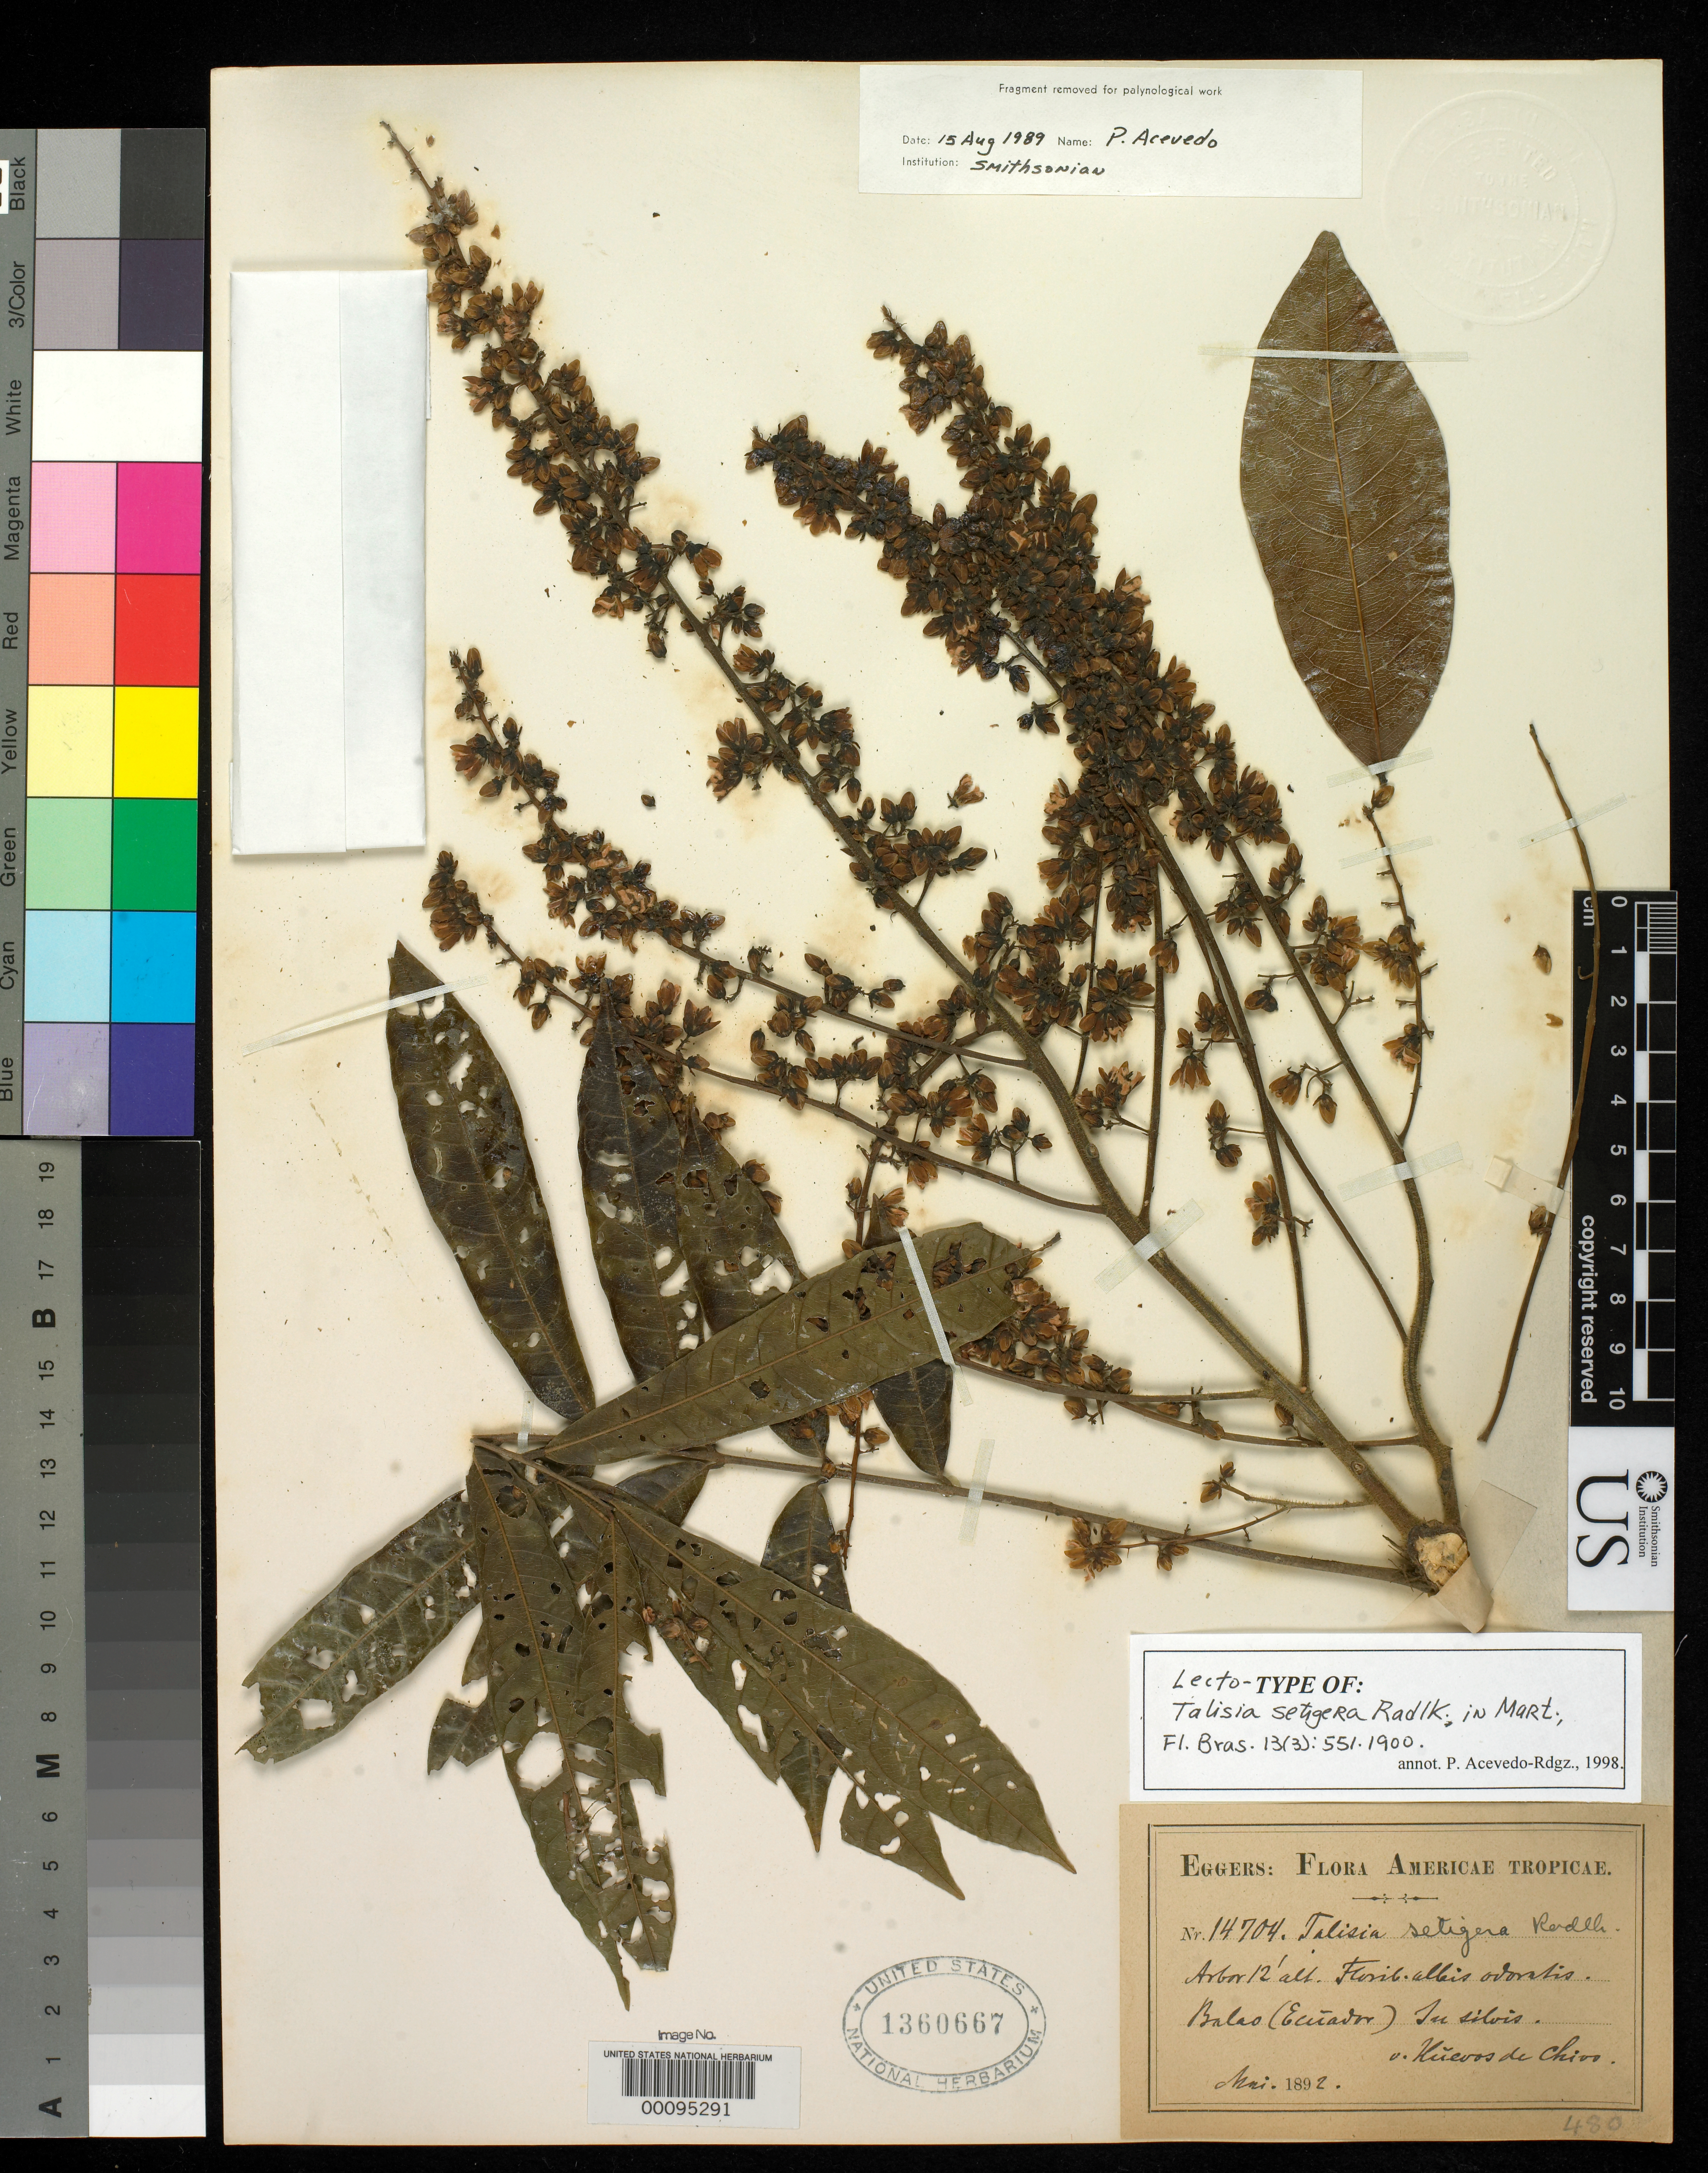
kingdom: Plantae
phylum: Tracheophyta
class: Magnoliopsida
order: Sapindales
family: Sapindaceae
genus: Talisia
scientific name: Talisia setigera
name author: Radlk. in Mart.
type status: Type Collection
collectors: H. F. A. von Eggers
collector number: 14704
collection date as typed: May 1892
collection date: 1892-05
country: Ecuador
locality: Balao.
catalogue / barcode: US 1360667